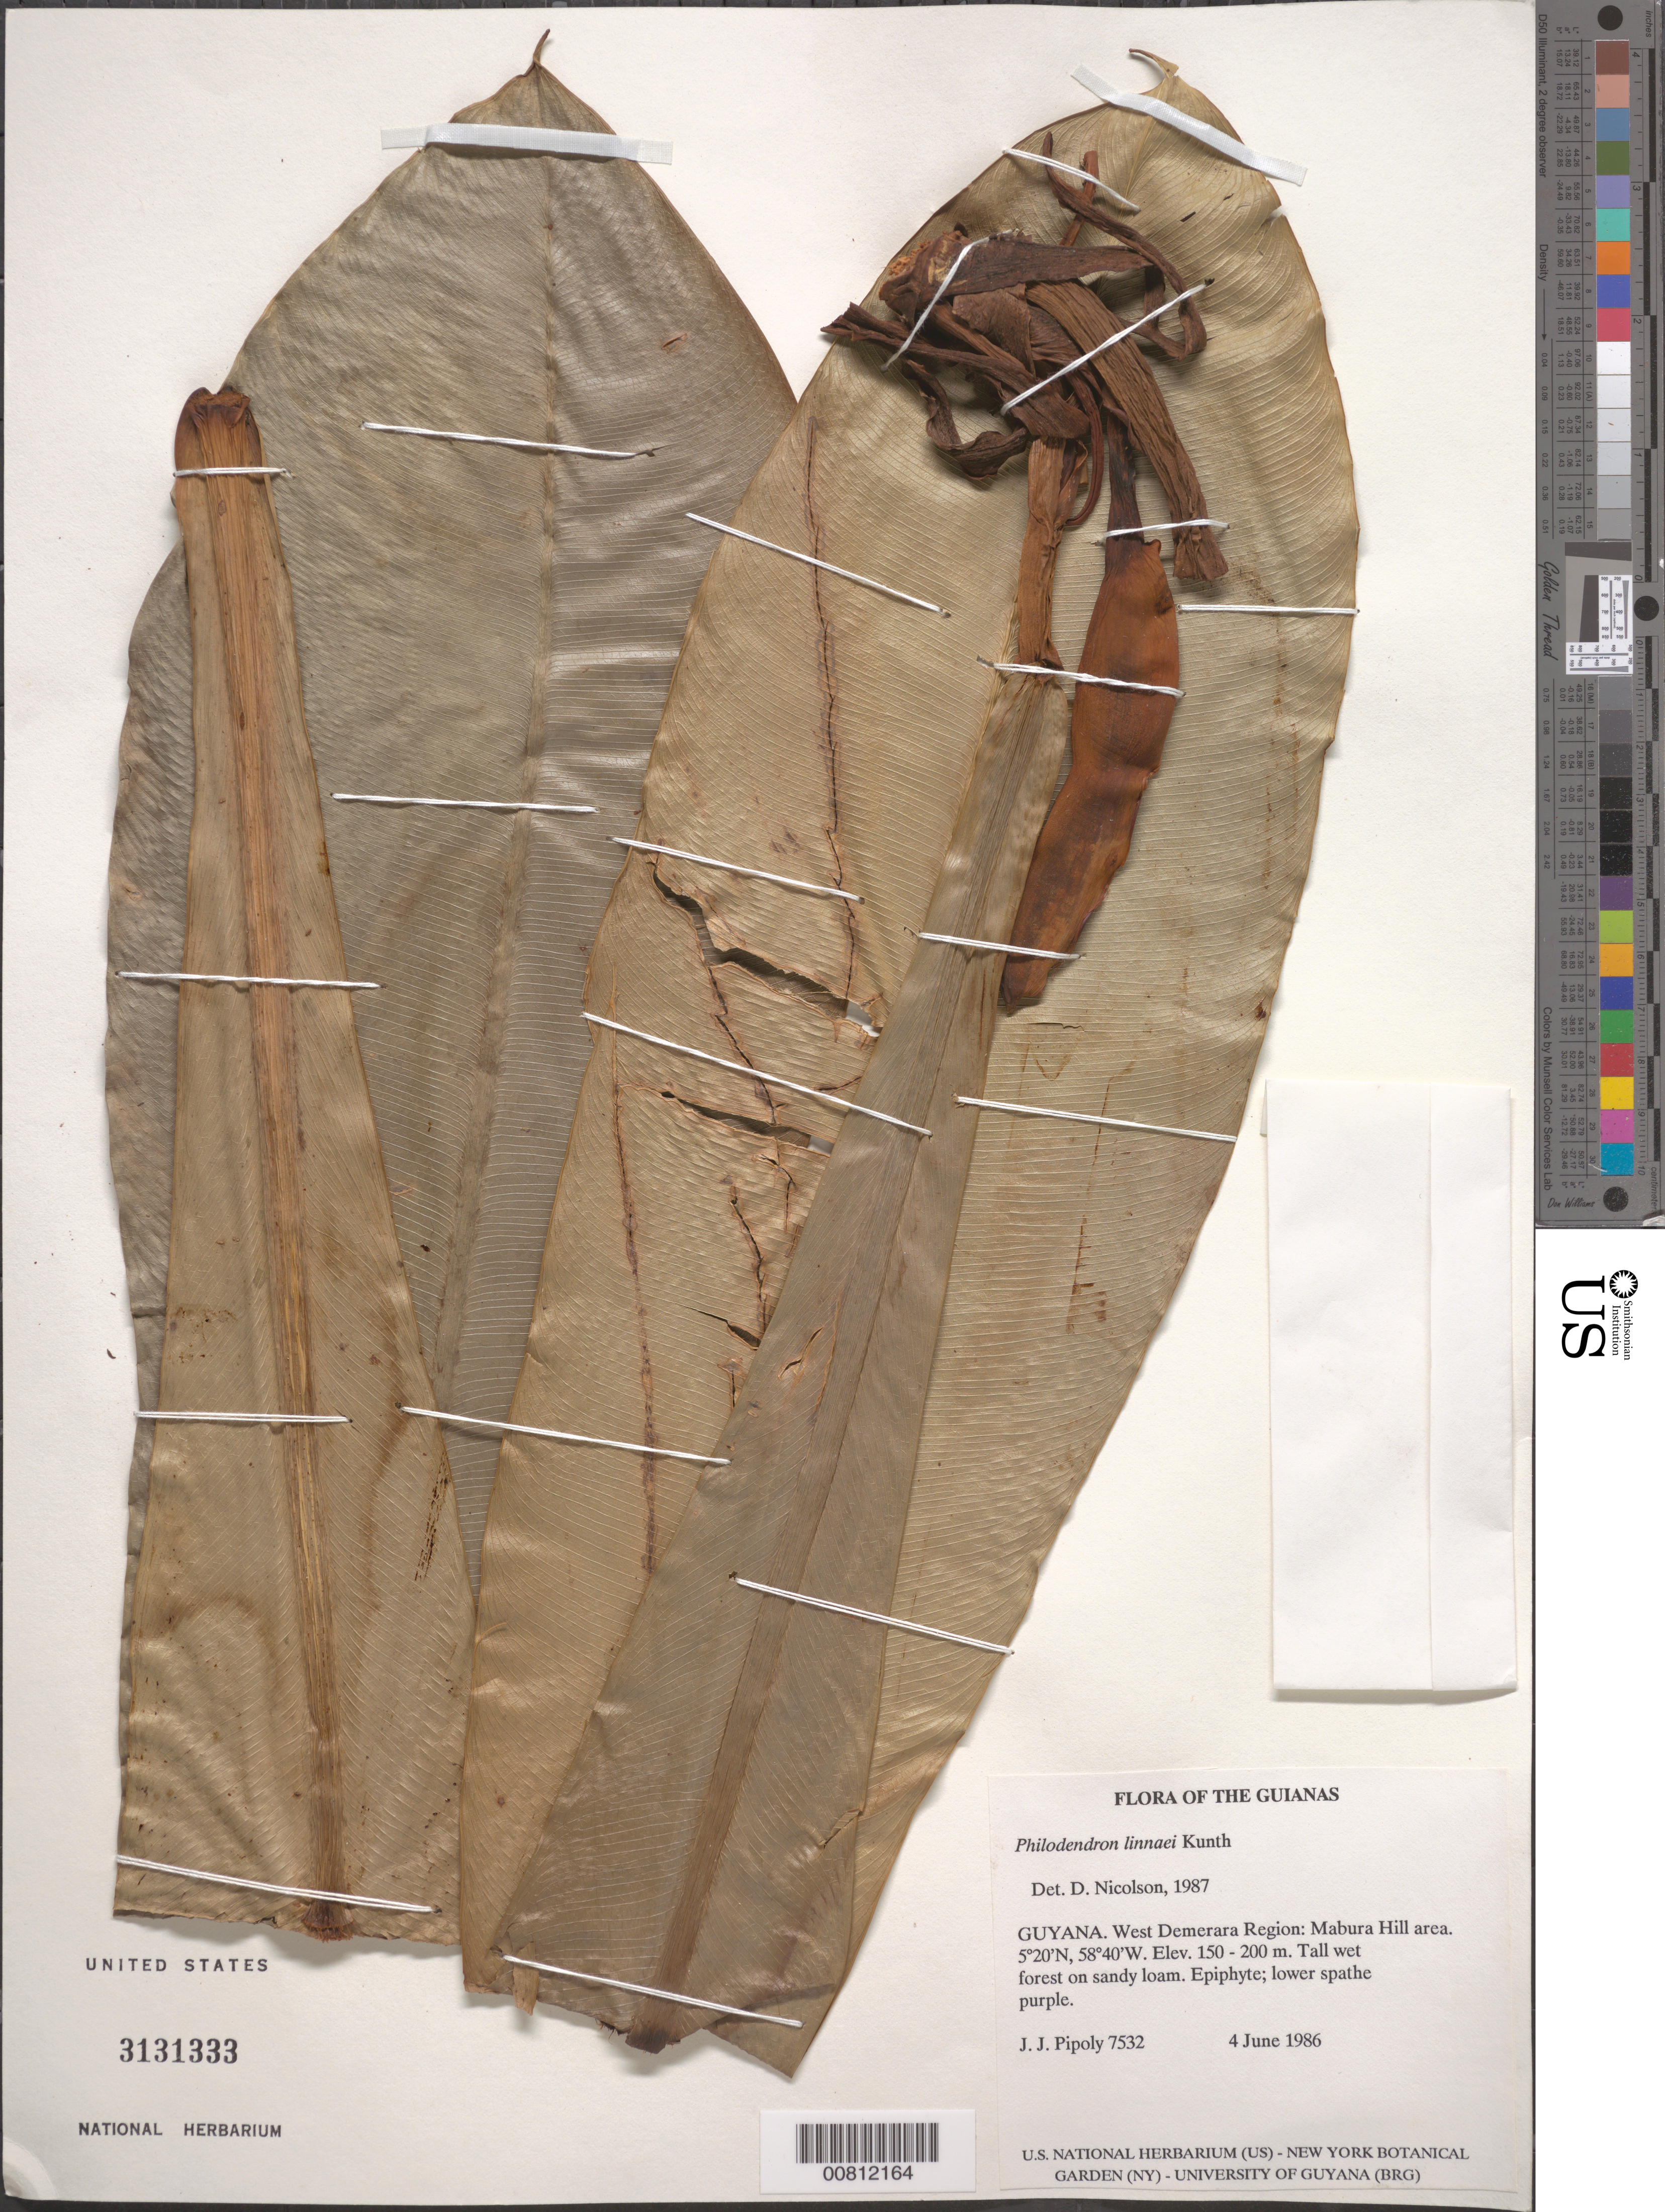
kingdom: Plantae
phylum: Tracheophyta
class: Liliopsida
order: Alismatales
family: Araceae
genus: Philodendron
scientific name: Philodendron linnaei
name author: Kunth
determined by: Nicolson, Dan H.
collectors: J. J. Pipoly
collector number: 7532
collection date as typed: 4 June 1986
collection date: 1986-06-04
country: Guyana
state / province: U. Demerara-Berbice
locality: Mabura Hill area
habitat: Tall wet forest on sandy loam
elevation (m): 50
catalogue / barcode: US 3131333